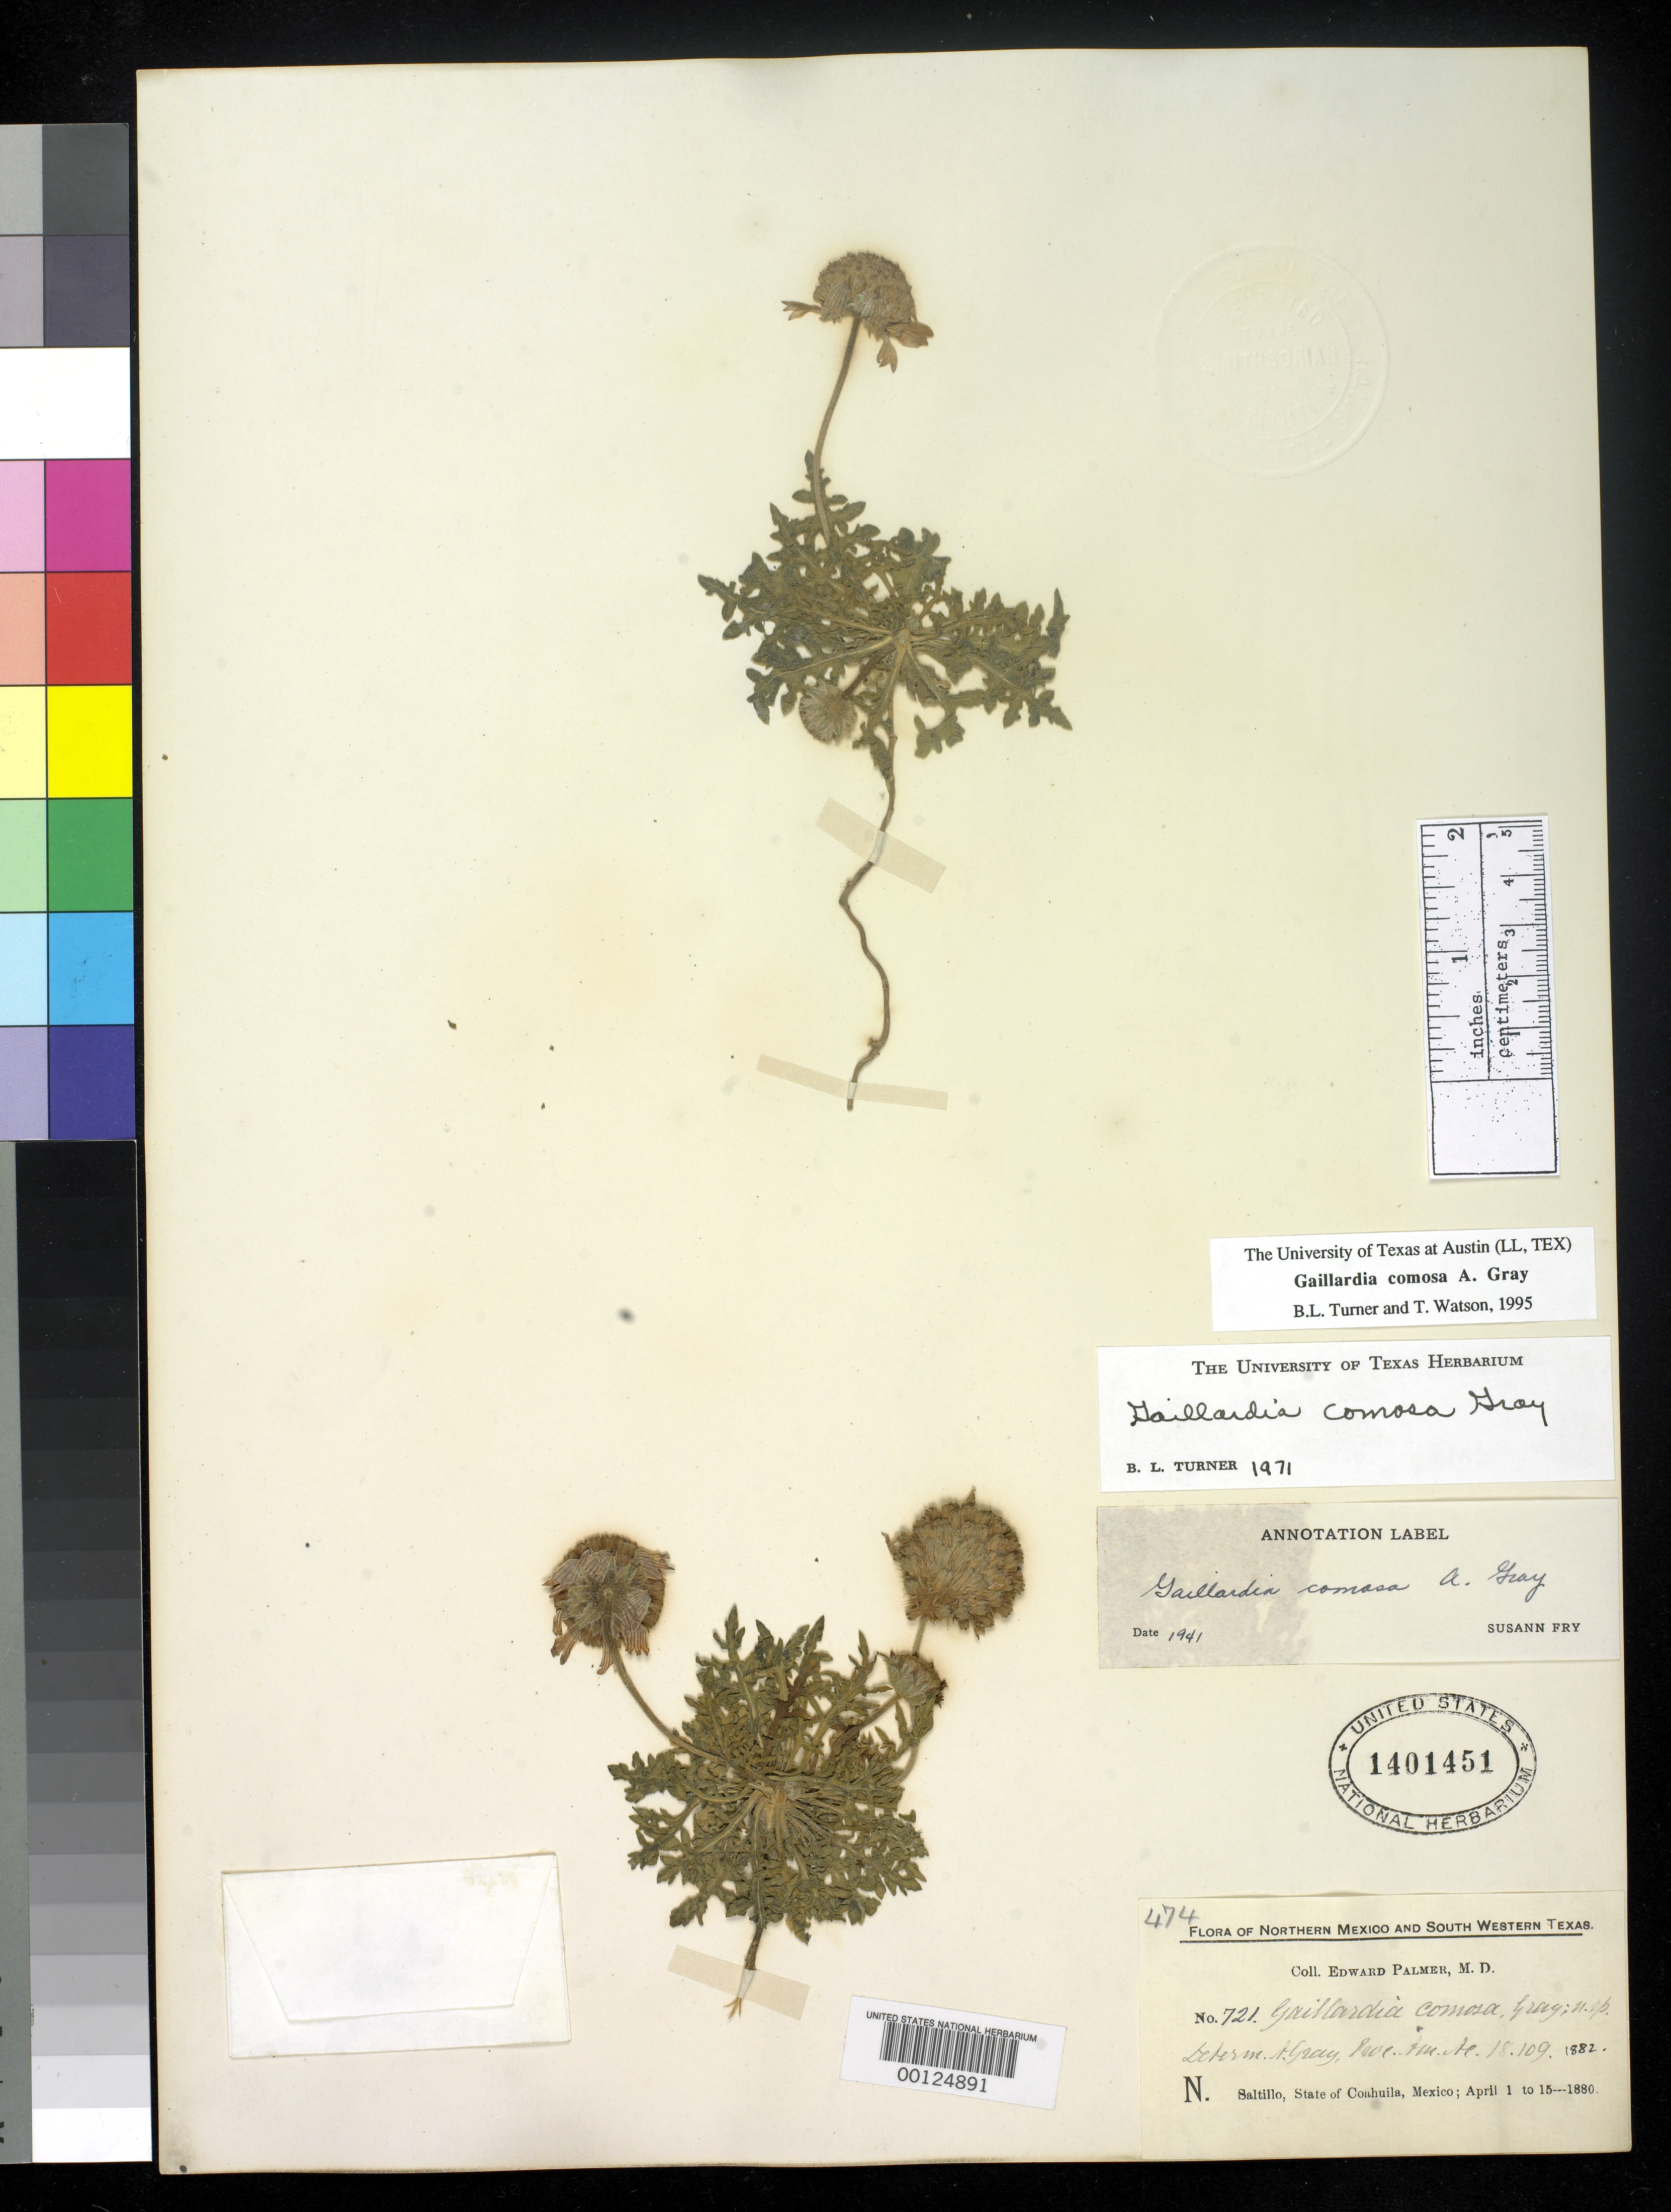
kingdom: Plantae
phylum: Tracheophyta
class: Magnoliopsida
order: Asterales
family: Asteraceae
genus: Gaillardia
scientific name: Gaillardia comosa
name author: A. Gray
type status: Isotype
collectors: E. Palmer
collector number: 721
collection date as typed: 01 Apr 1880 to 15 Apr 1880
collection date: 1880-04-01/1880-04-15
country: Mexico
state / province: Coahuila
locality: Saltillo.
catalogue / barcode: US 1401451